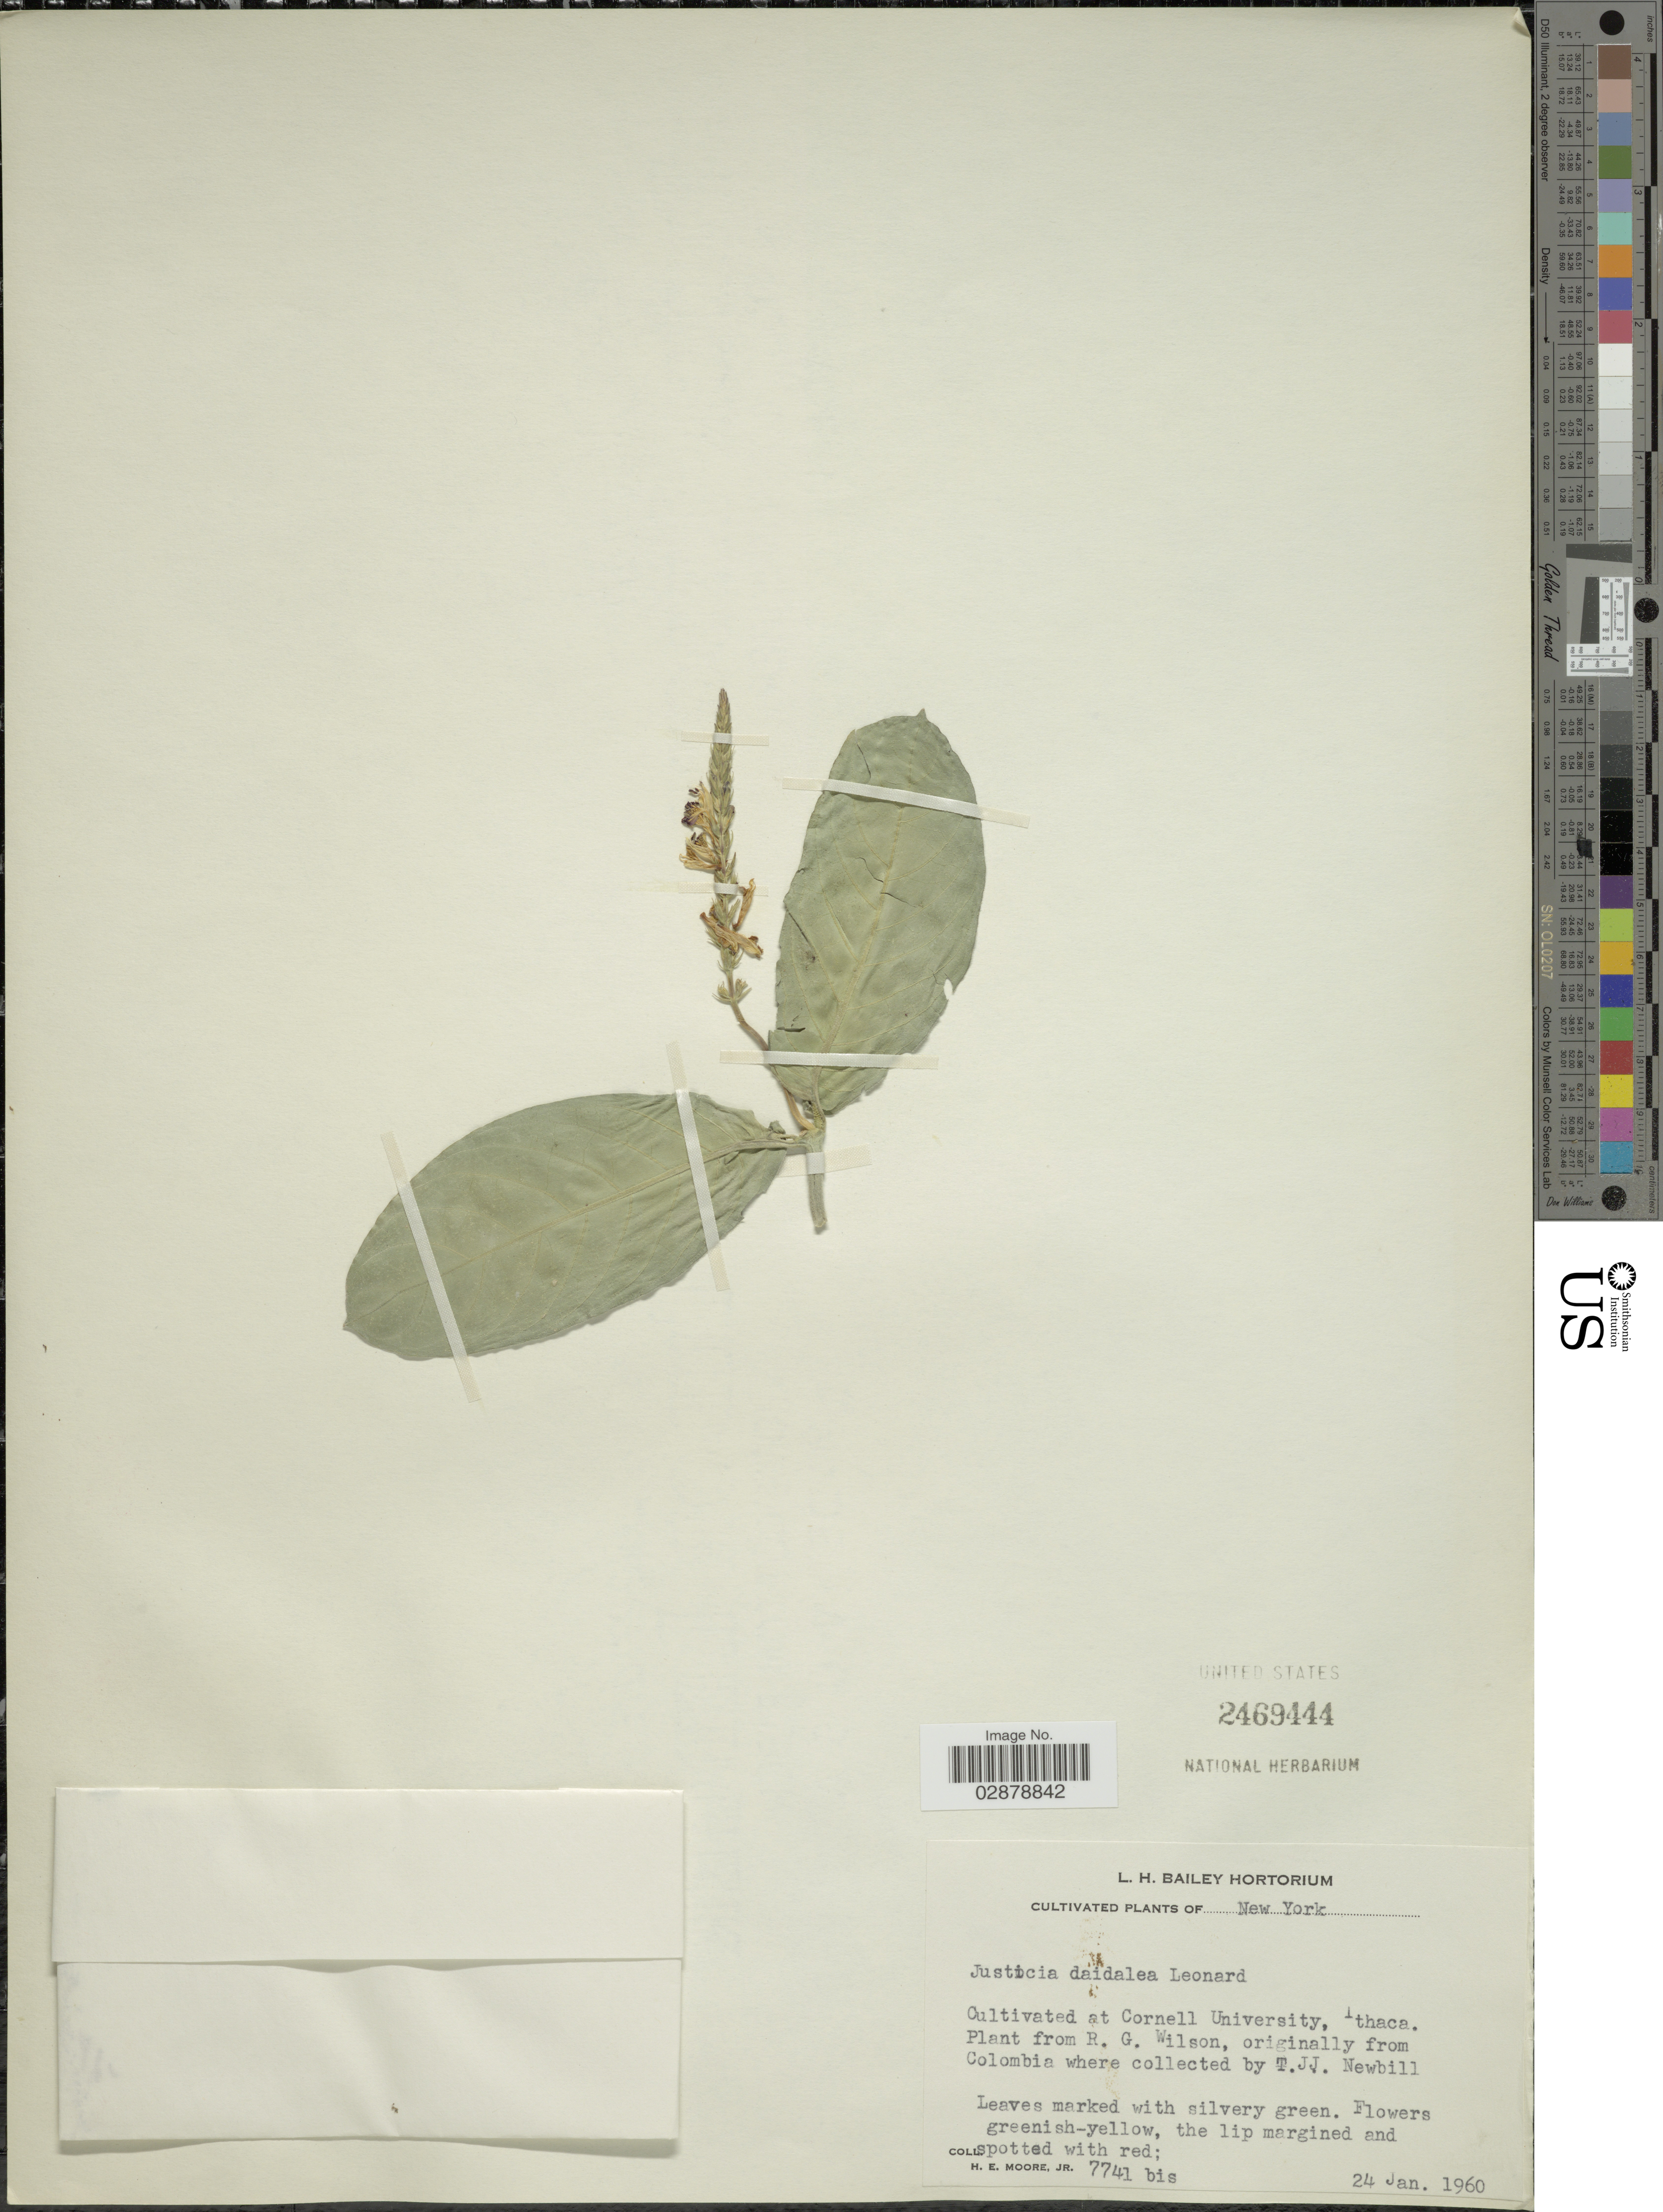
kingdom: Plantae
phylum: Tracheophyta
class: Magnoliopsida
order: Lamiales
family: Acanthaceae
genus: Justicia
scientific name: Justicia daidalea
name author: Leonard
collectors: H. Moore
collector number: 7741bis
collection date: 1960-01-24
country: United States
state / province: New York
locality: Cornell University, Ithaca.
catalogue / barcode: US 2469444